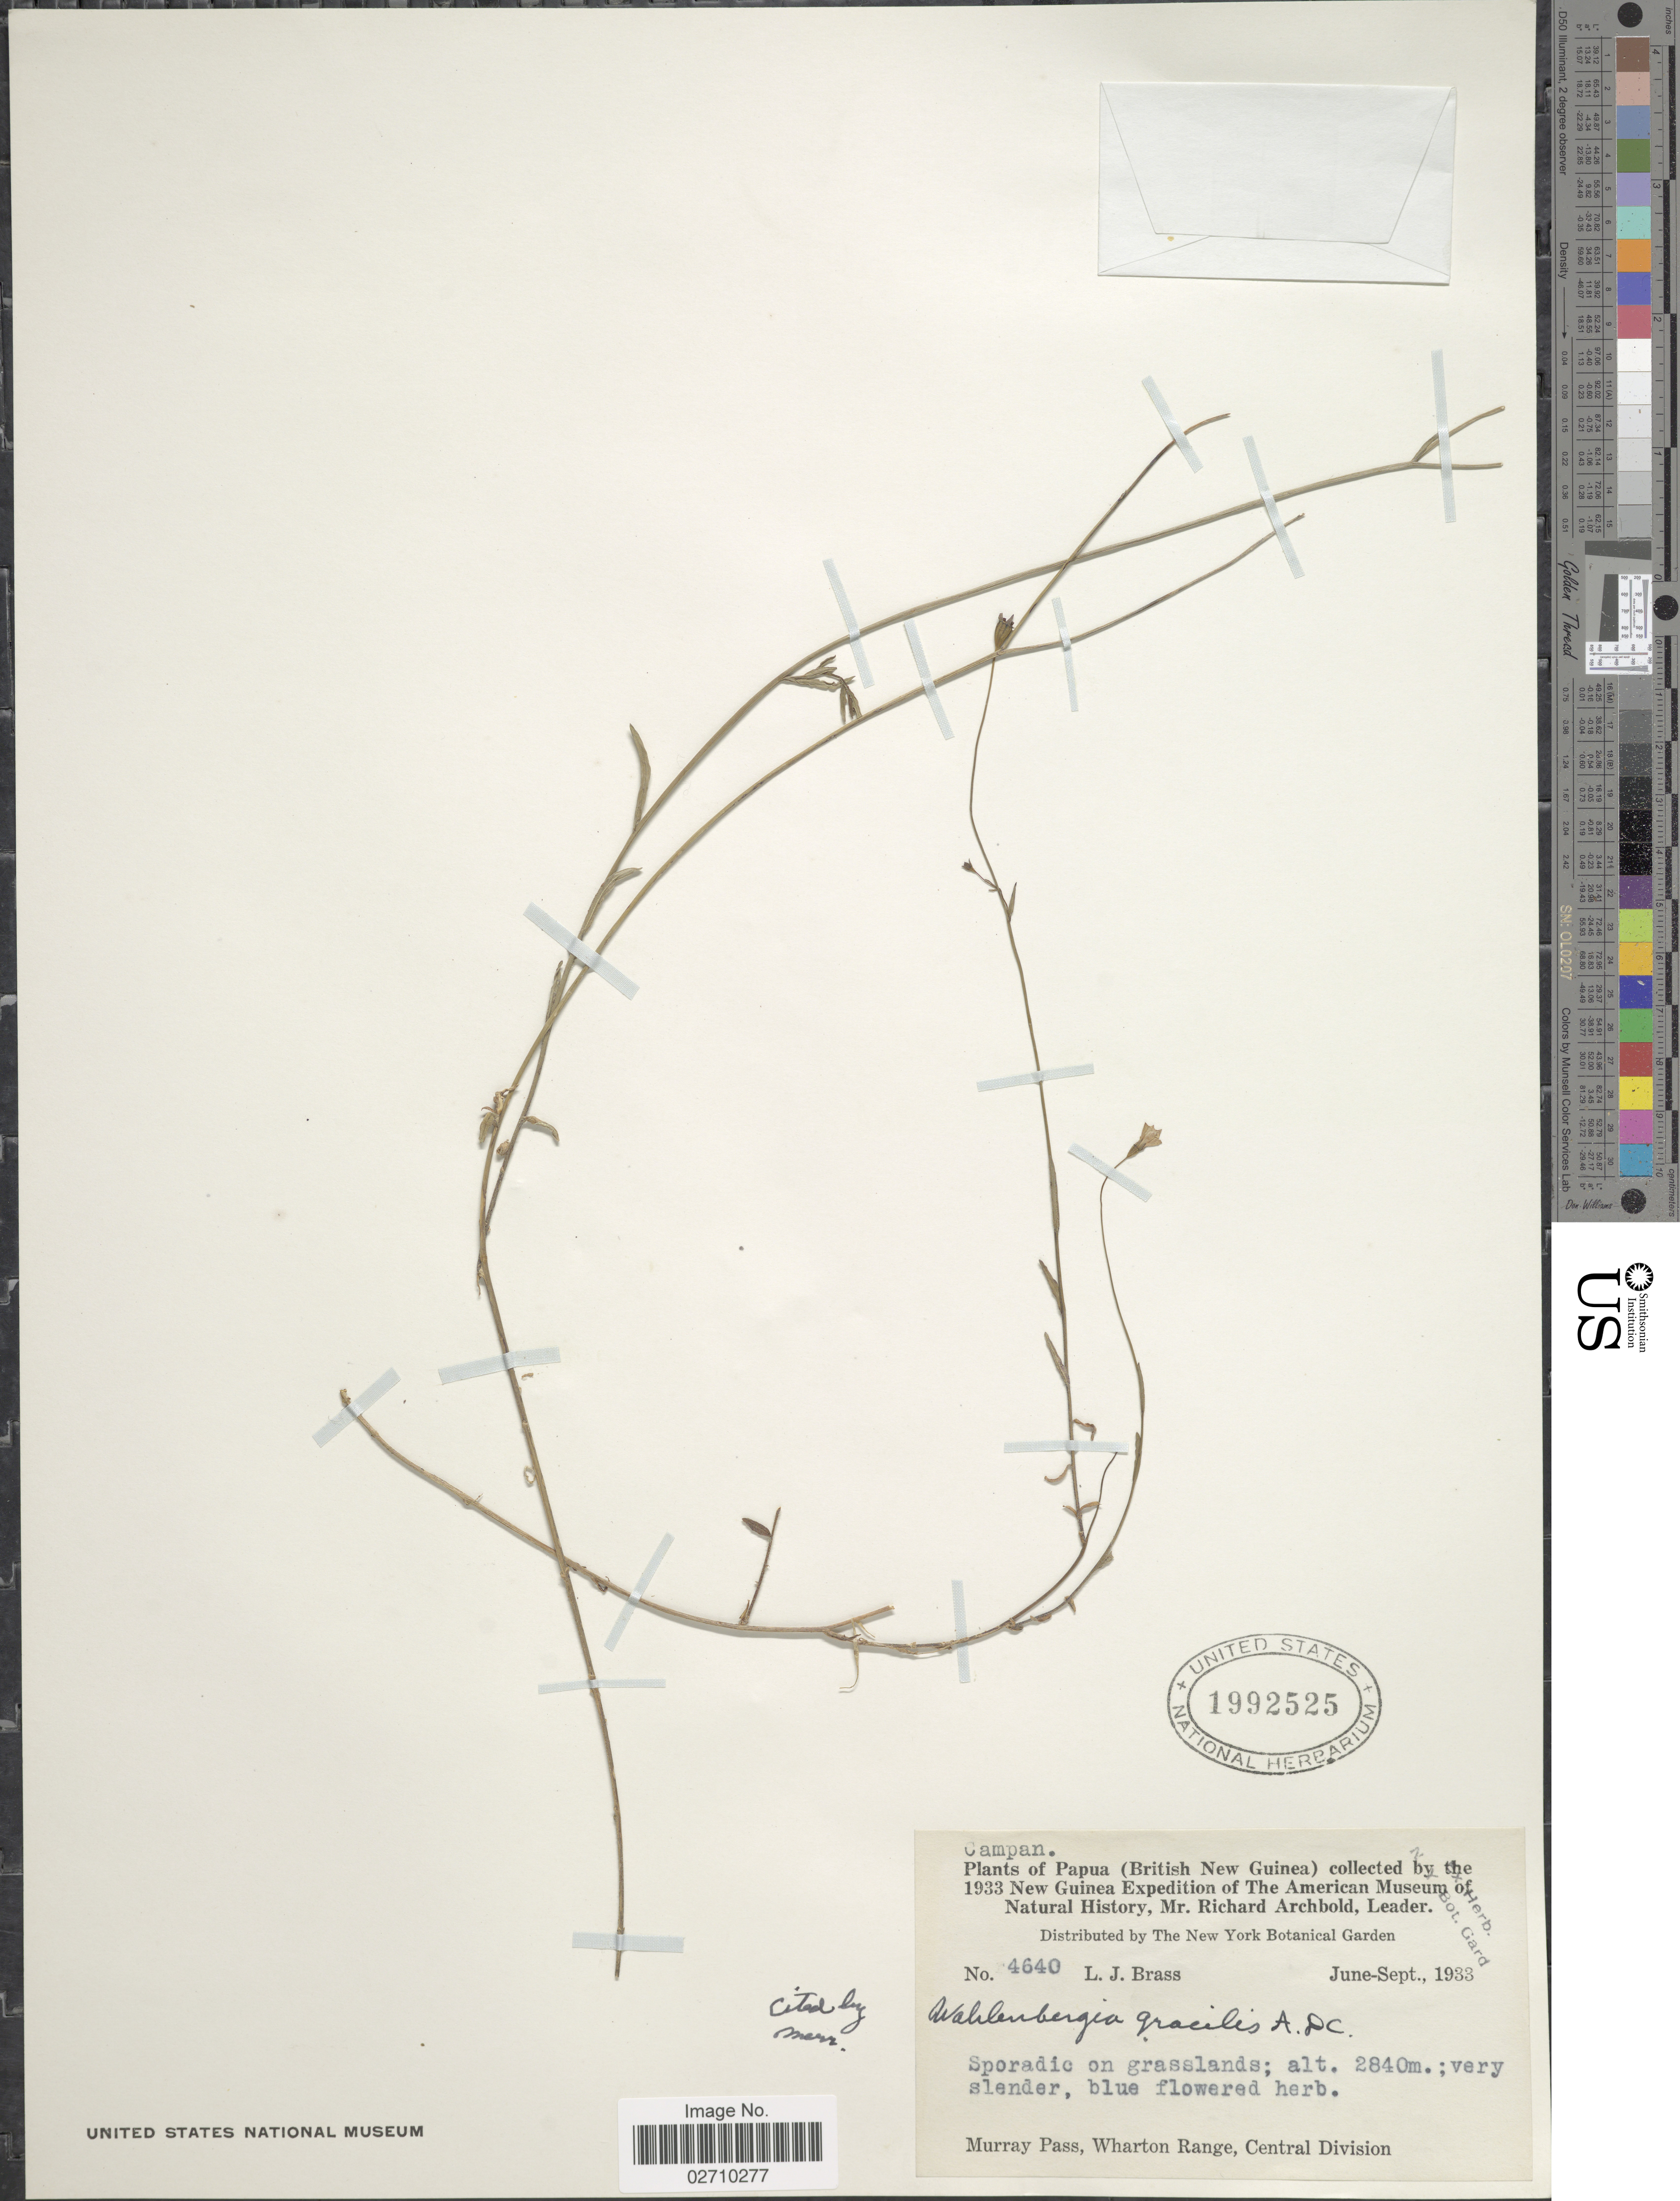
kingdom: Plantae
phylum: Tracheophyta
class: Magnoliopsida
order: Asterales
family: Campanulaceae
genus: Wahlenbergia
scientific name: Wahlenbergia gracilis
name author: A. DC.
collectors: L. J. Brass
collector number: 4640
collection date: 1933-06/1933-09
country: Papua New Guinea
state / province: Central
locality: Papua (British New Guinea). New Guinea. Murray Pass, Wharton Range, Central Division.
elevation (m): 2840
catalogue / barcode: US 1992525